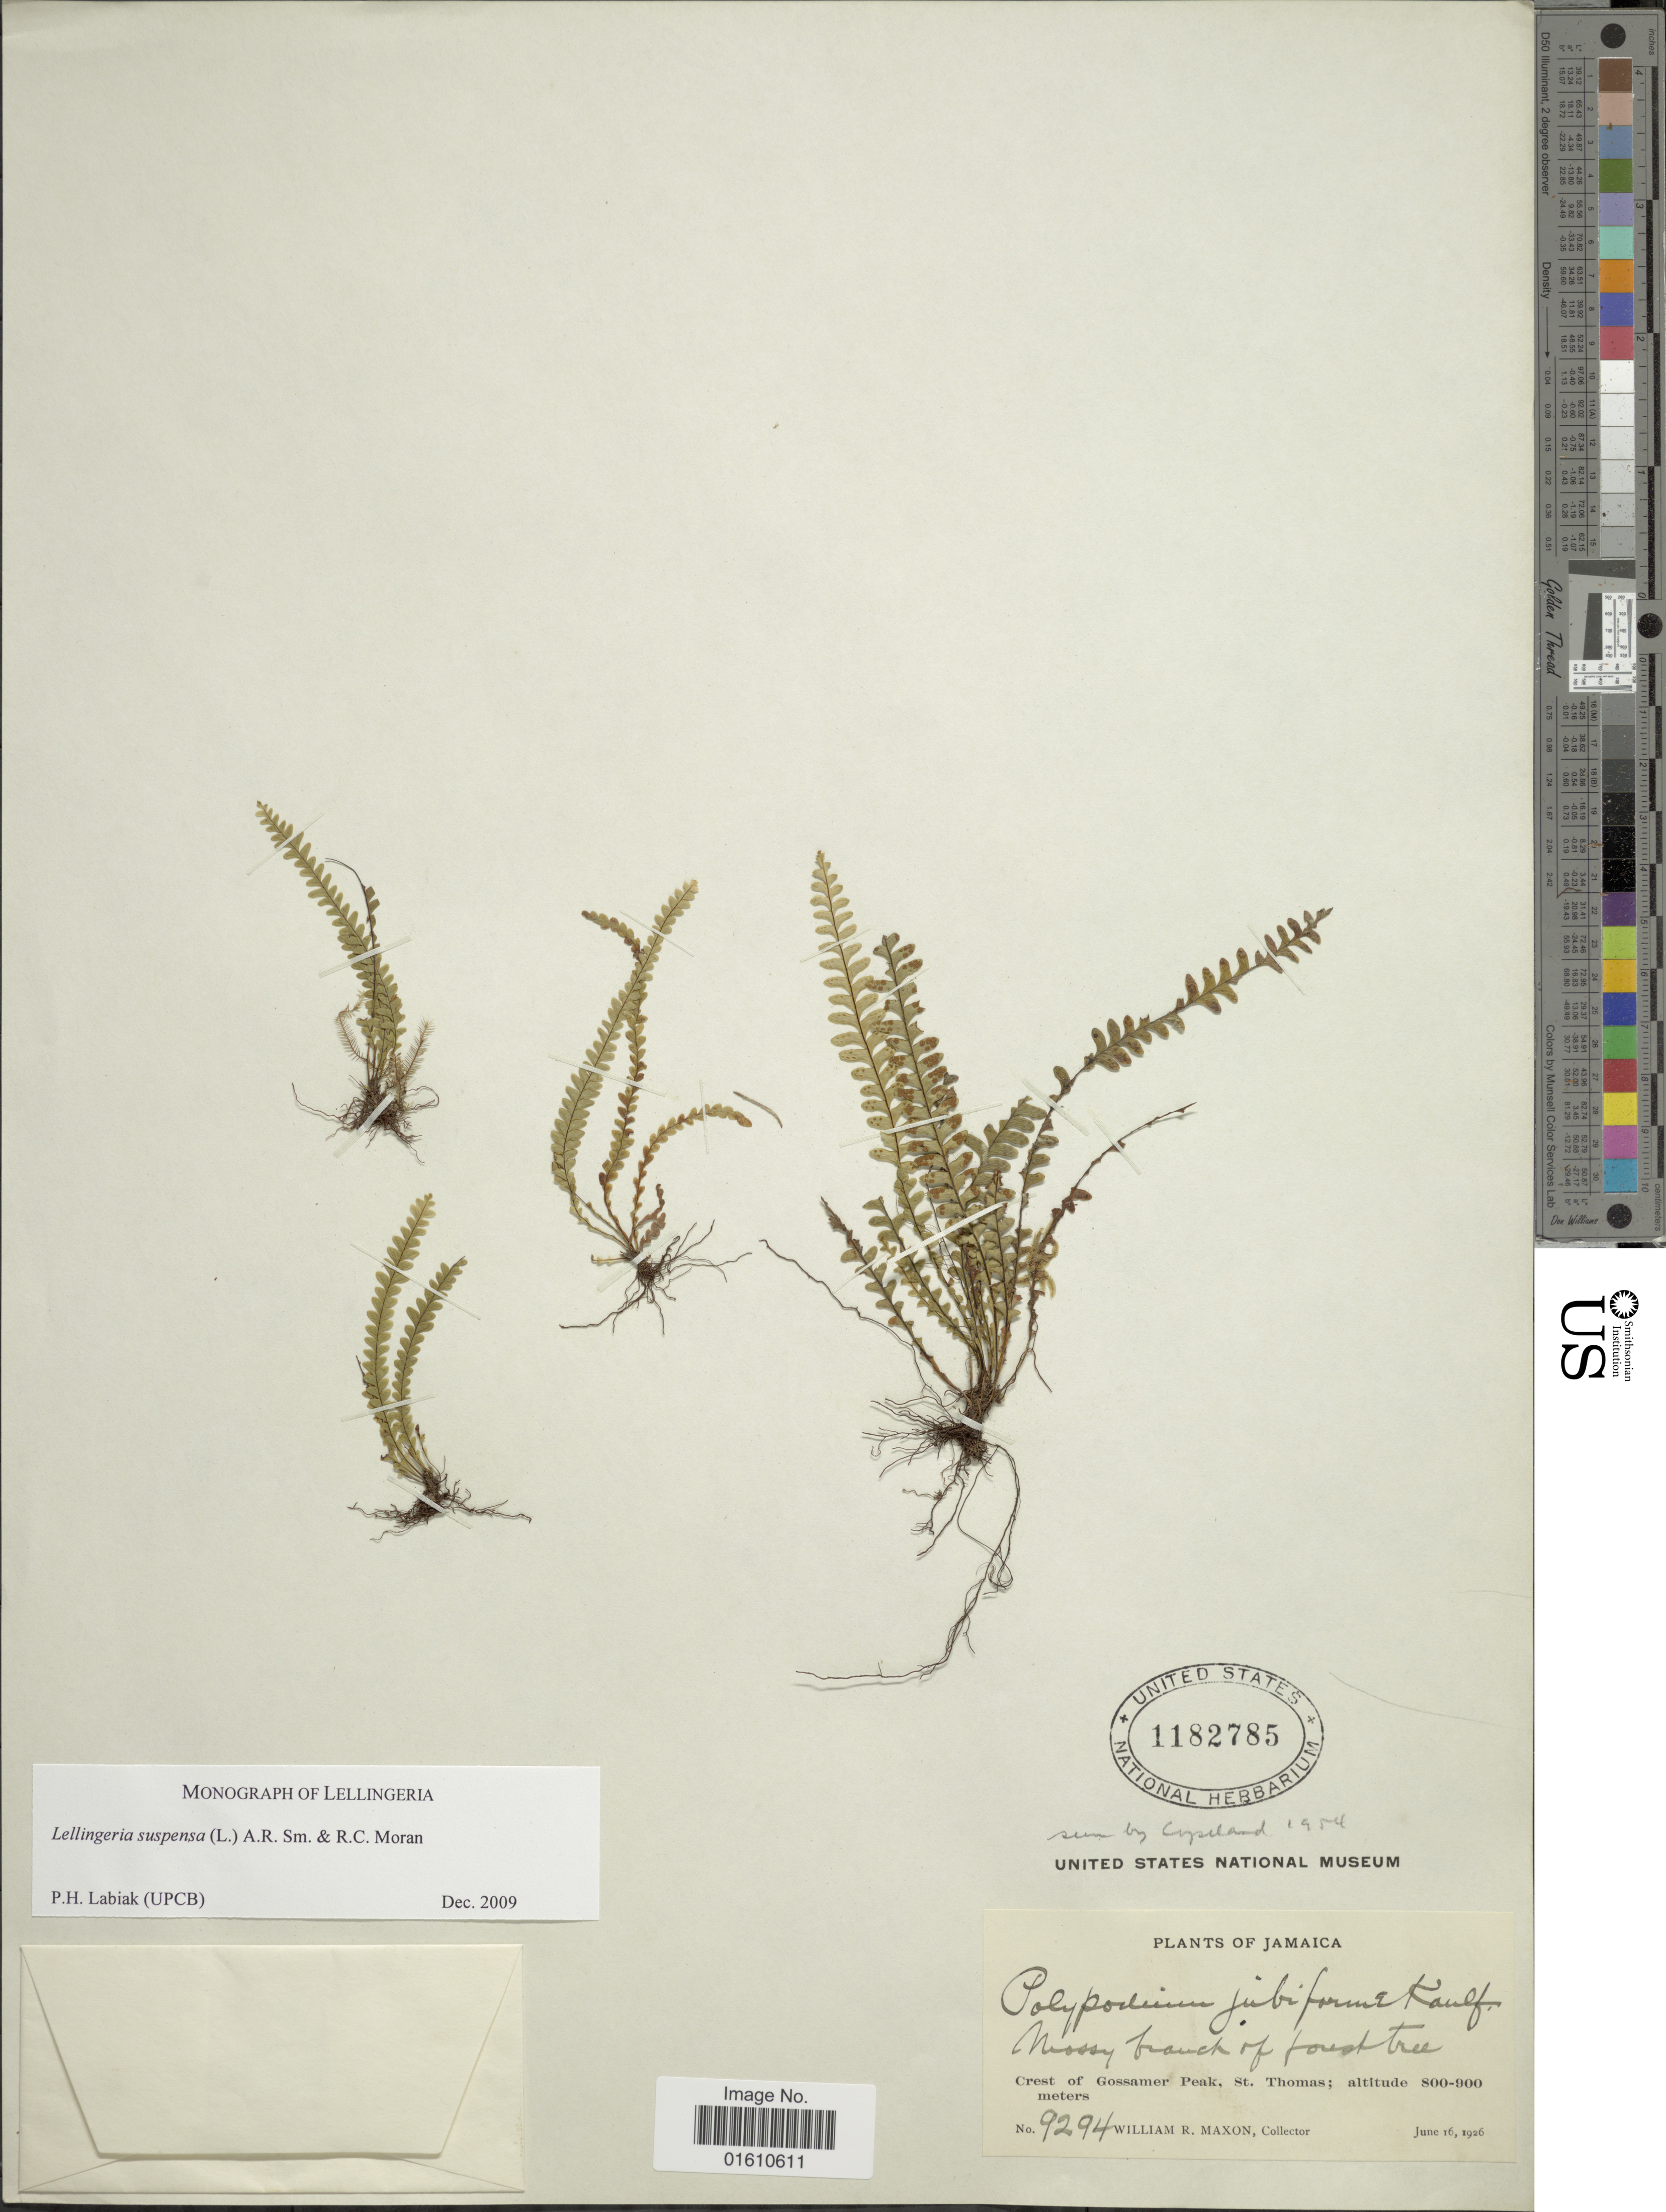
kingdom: Plantae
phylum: Tracheophyta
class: Polypodiopsida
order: Polypodiales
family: Polypodiaceae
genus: Lellingeria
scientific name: Lellingeria suspensa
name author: (L.) A.R. Sm. & R.C. Moran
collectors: W. R. Maxon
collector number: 9294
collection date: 1926-06-16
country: Jamaica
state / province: Saint Thomas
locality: Crest of Gossamer Peak, St. Thomas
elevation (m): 800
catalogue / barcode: US 1182785